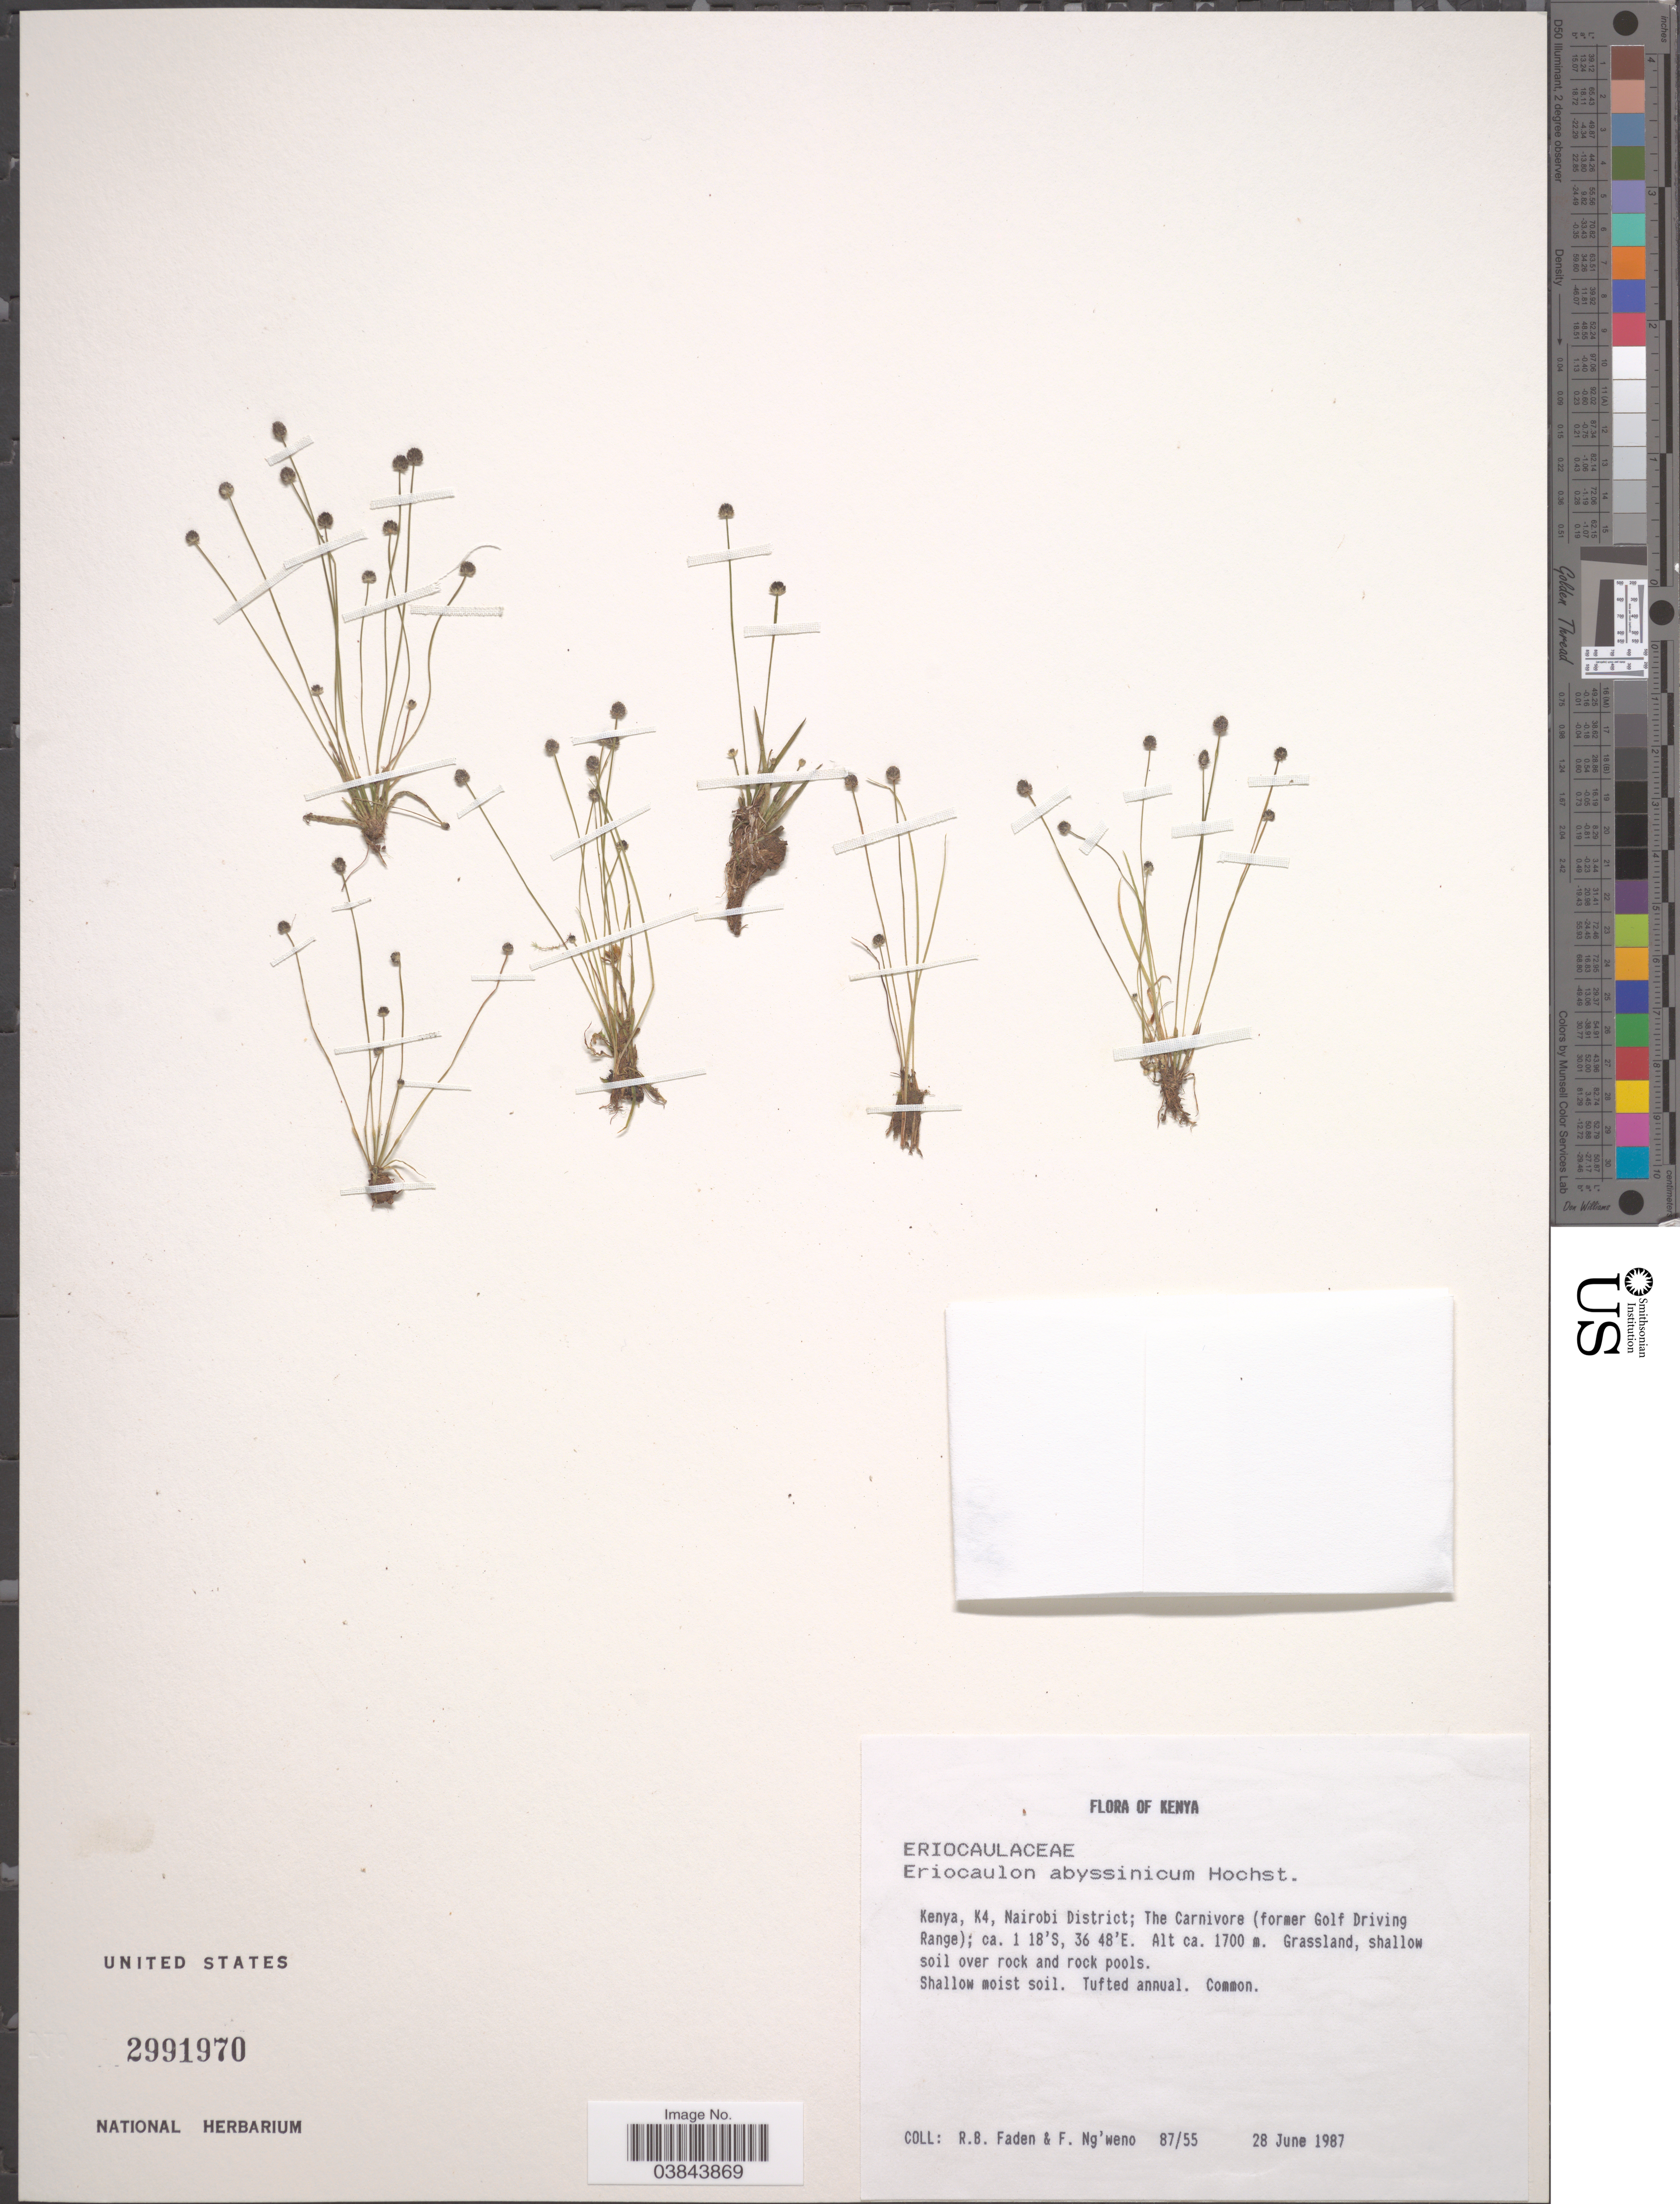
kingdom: Plantae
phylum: Tracheophyta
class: Liliopsida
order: Poales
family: Eriocaulaceae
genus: Eriocaulon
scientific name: Eriocaulon abyssinicum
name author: Hochst.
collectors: R. B. Faden & F. Ng'weno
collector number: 87/55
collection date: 1987-06-28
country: Kenya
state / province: Nairobi Area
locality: K4, Nairobi District; The Carnivore (former Golf Driving Range).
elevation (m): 1700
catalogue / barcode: US 2991970